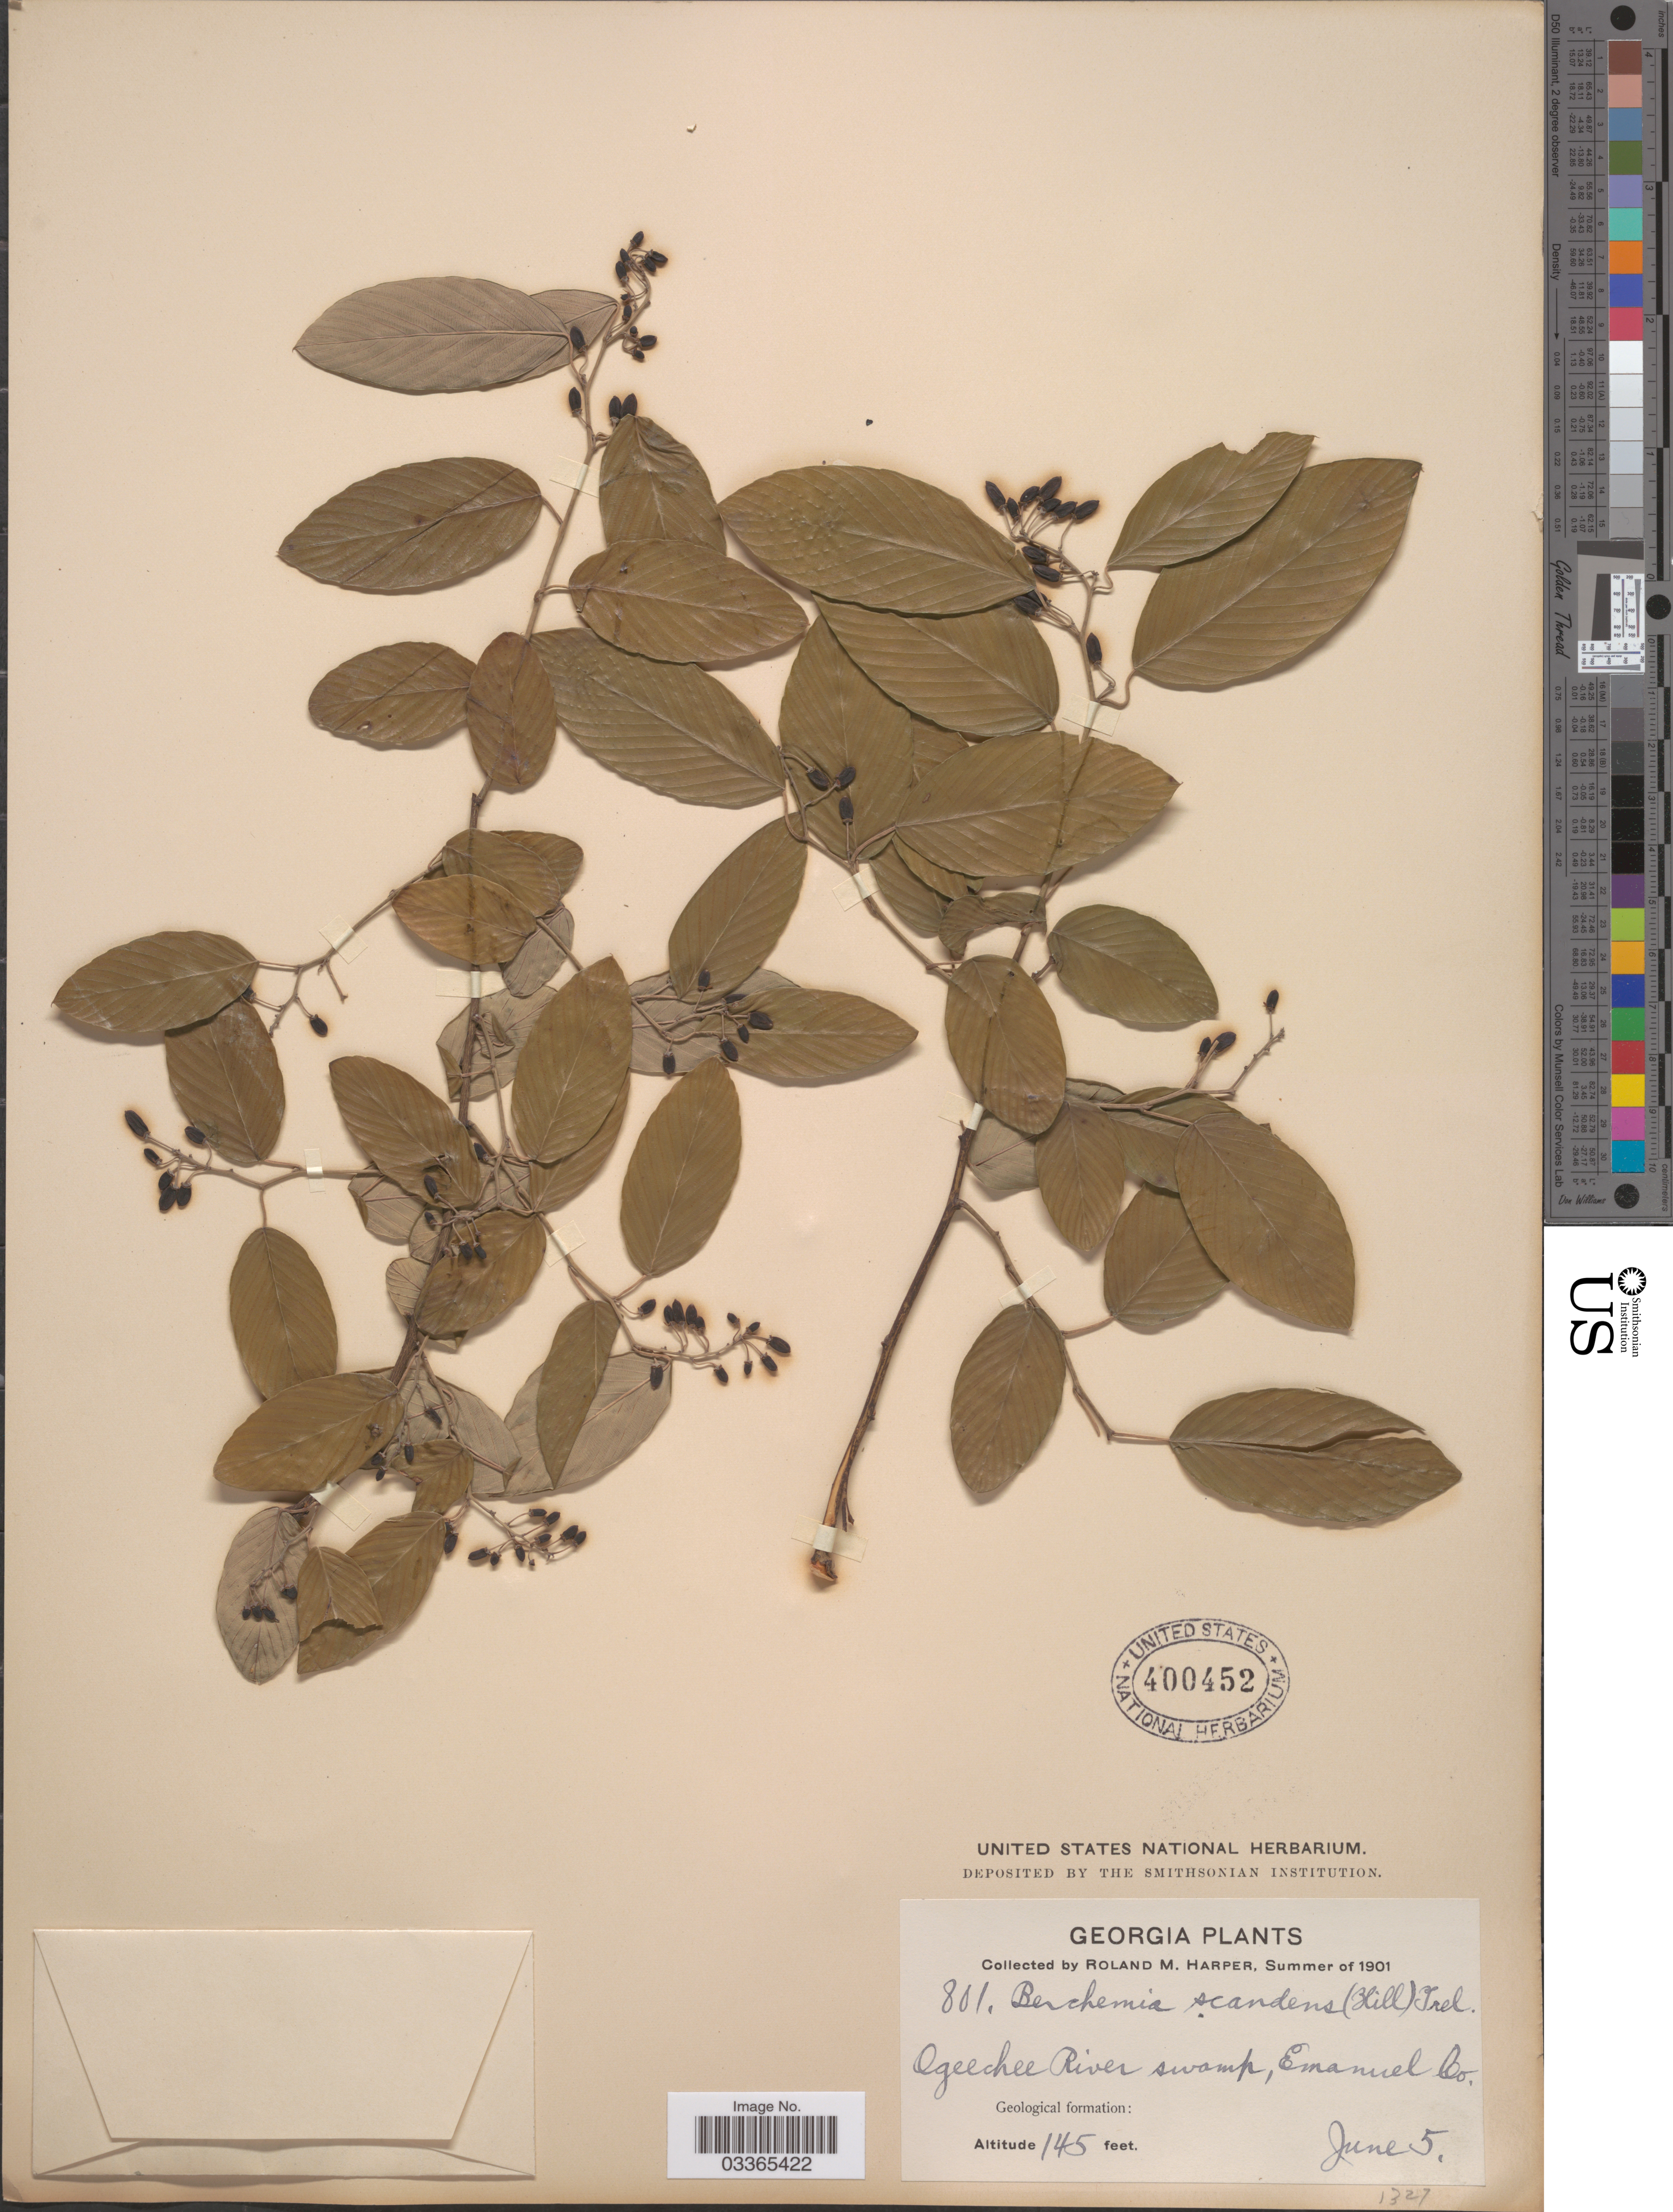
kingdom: Plantae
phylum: Tracheophyta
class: Magnoliopsida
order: Rosales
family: Rhamnaceae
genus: Berchemia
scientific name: Berchemia scandens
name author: (Hill) K. Koch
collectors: R. M. Harper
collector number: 801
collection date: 1901-06-05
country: United States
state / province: Georgia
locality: Ogeechee River swamp, Emanuel Co.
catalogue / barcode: US 400452